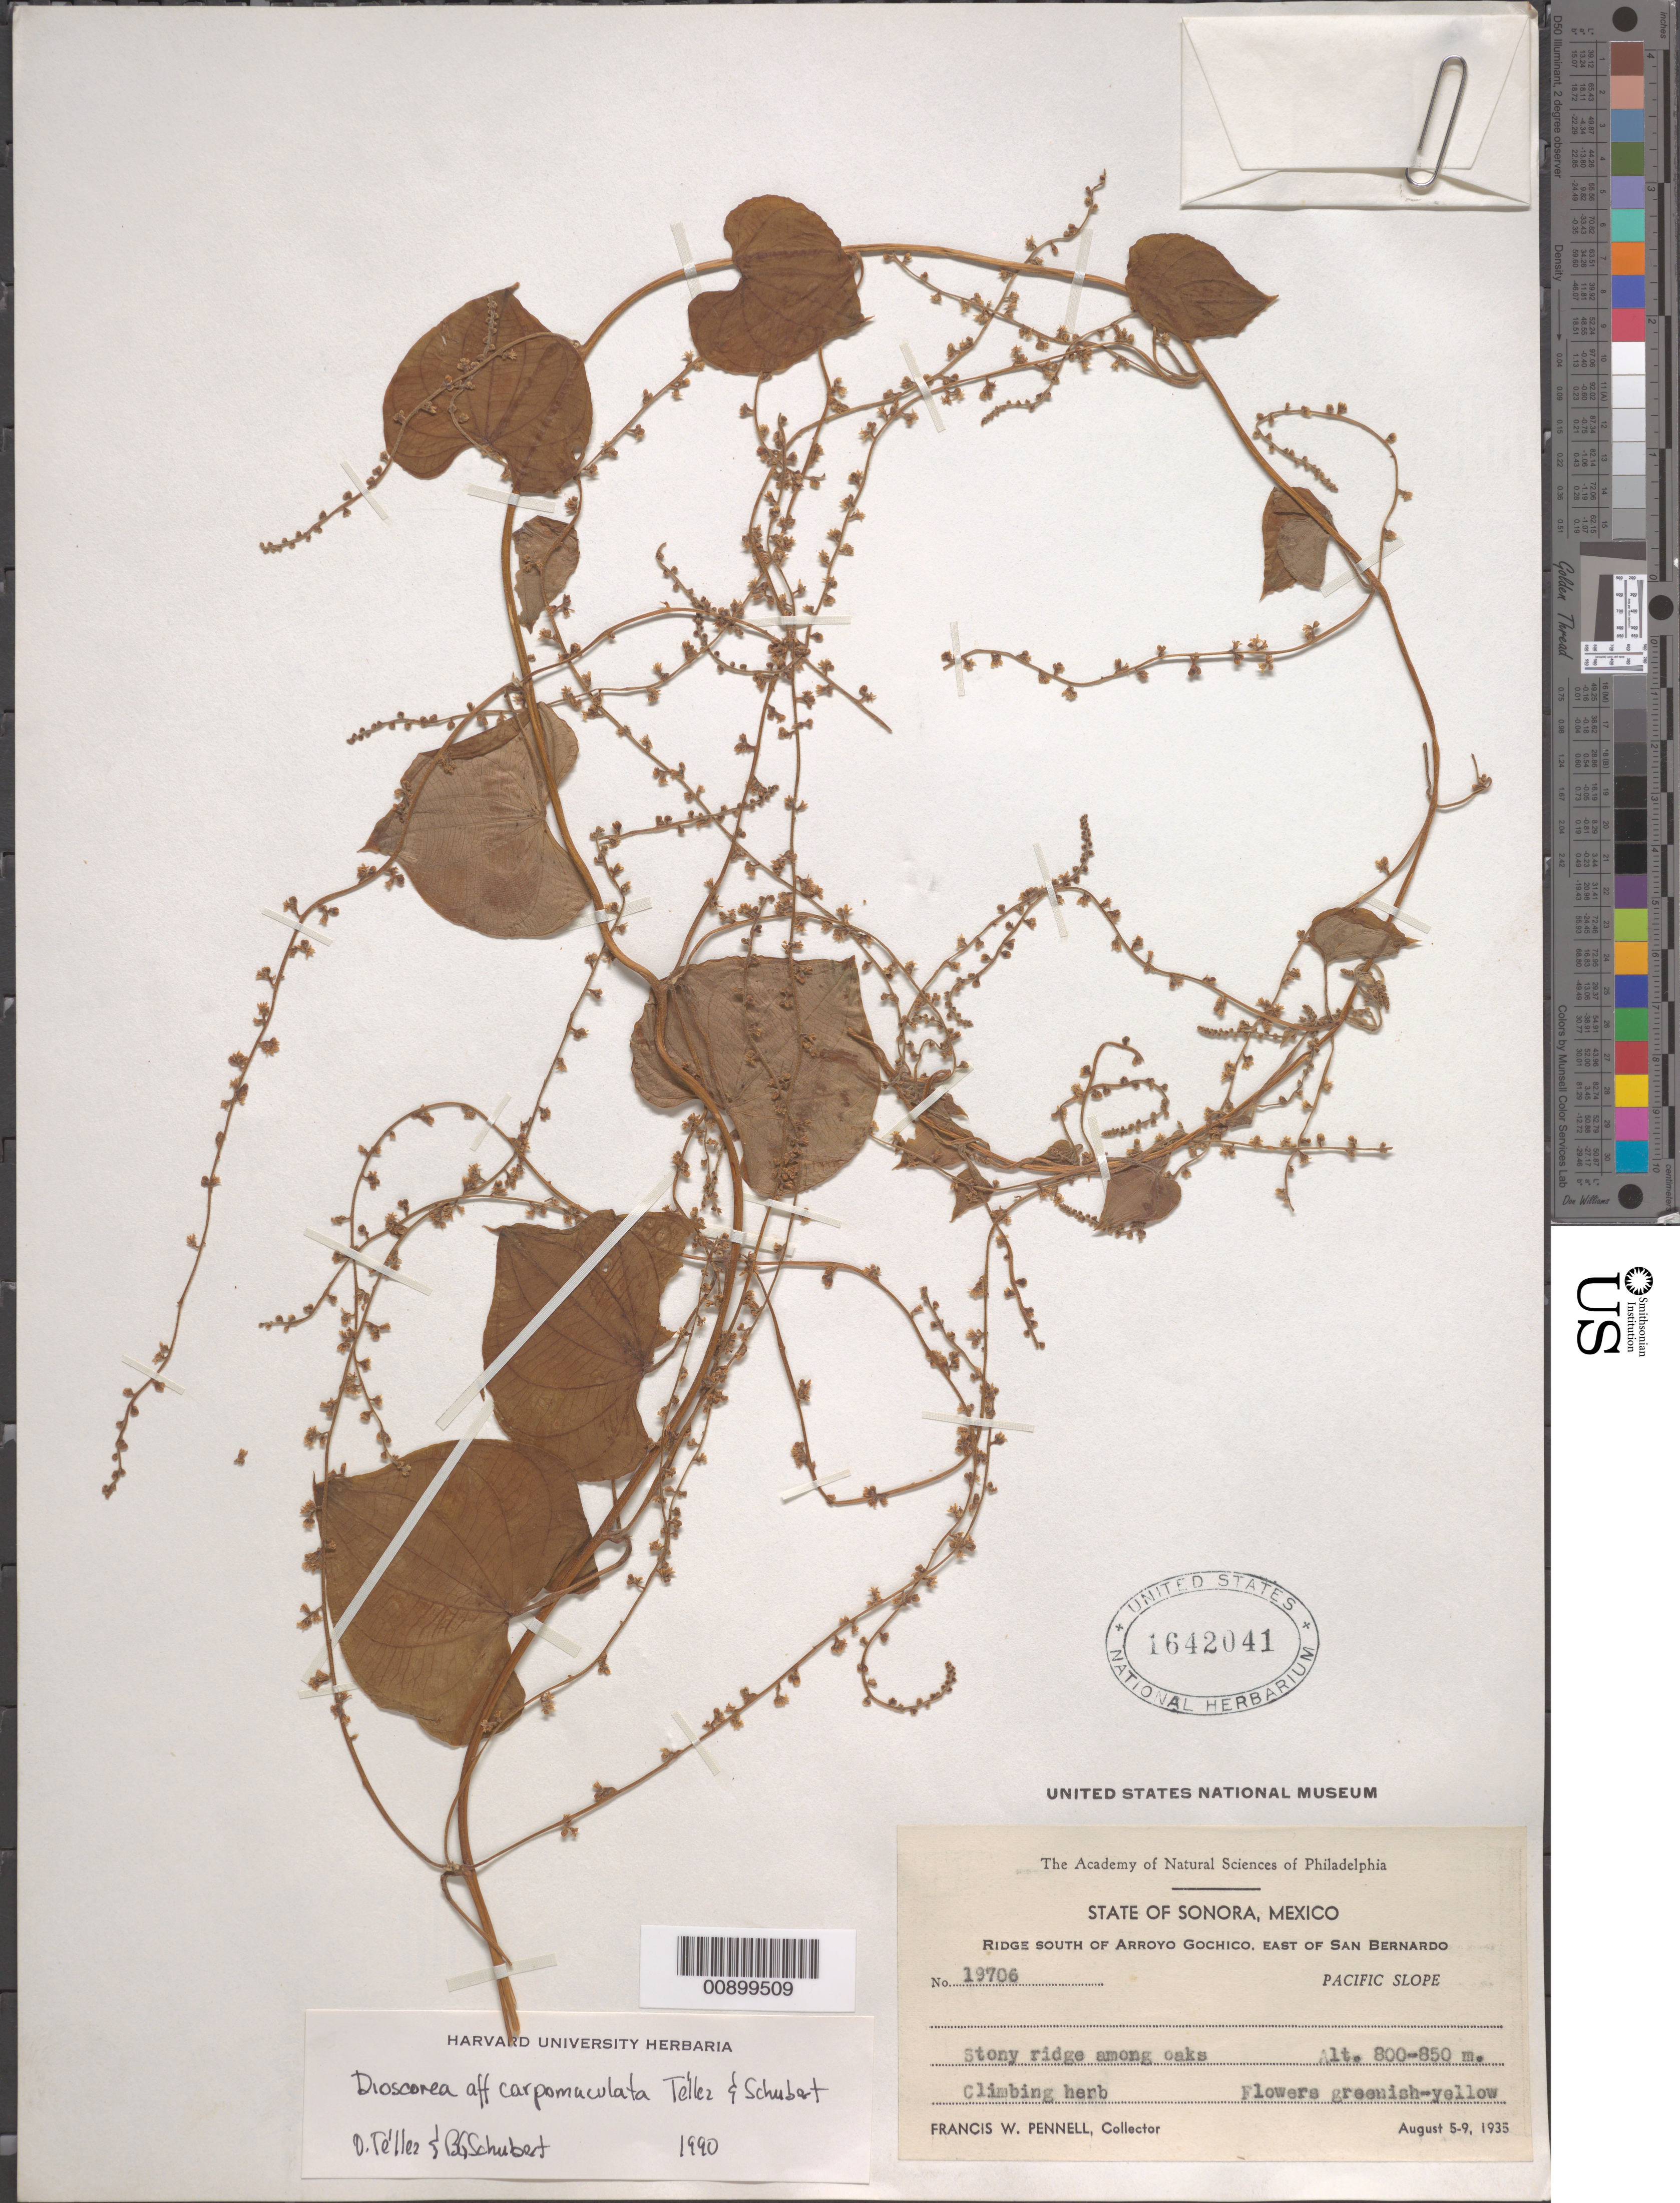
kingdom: Plantae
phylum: Tracheophyta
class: Liliopsida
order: Dioscoreales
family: Dioscoreaceae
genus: Dioscorea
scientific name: Dioscorea carpomaculata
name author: O. Téllez & B.G. Schub.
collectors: F. W. Pennell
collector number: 19706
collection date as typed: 05 Aug 1935 to 09 Aug 1935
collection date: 1935-08-05/1935-08-09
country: Mexico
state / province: Sonora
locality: Ridge south of Arroyo Gochico, east of San Bernardo. Pacific Slope. State of Sonora.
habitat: Stony ridge among oaks.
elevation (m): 850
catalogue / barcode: US 1642041